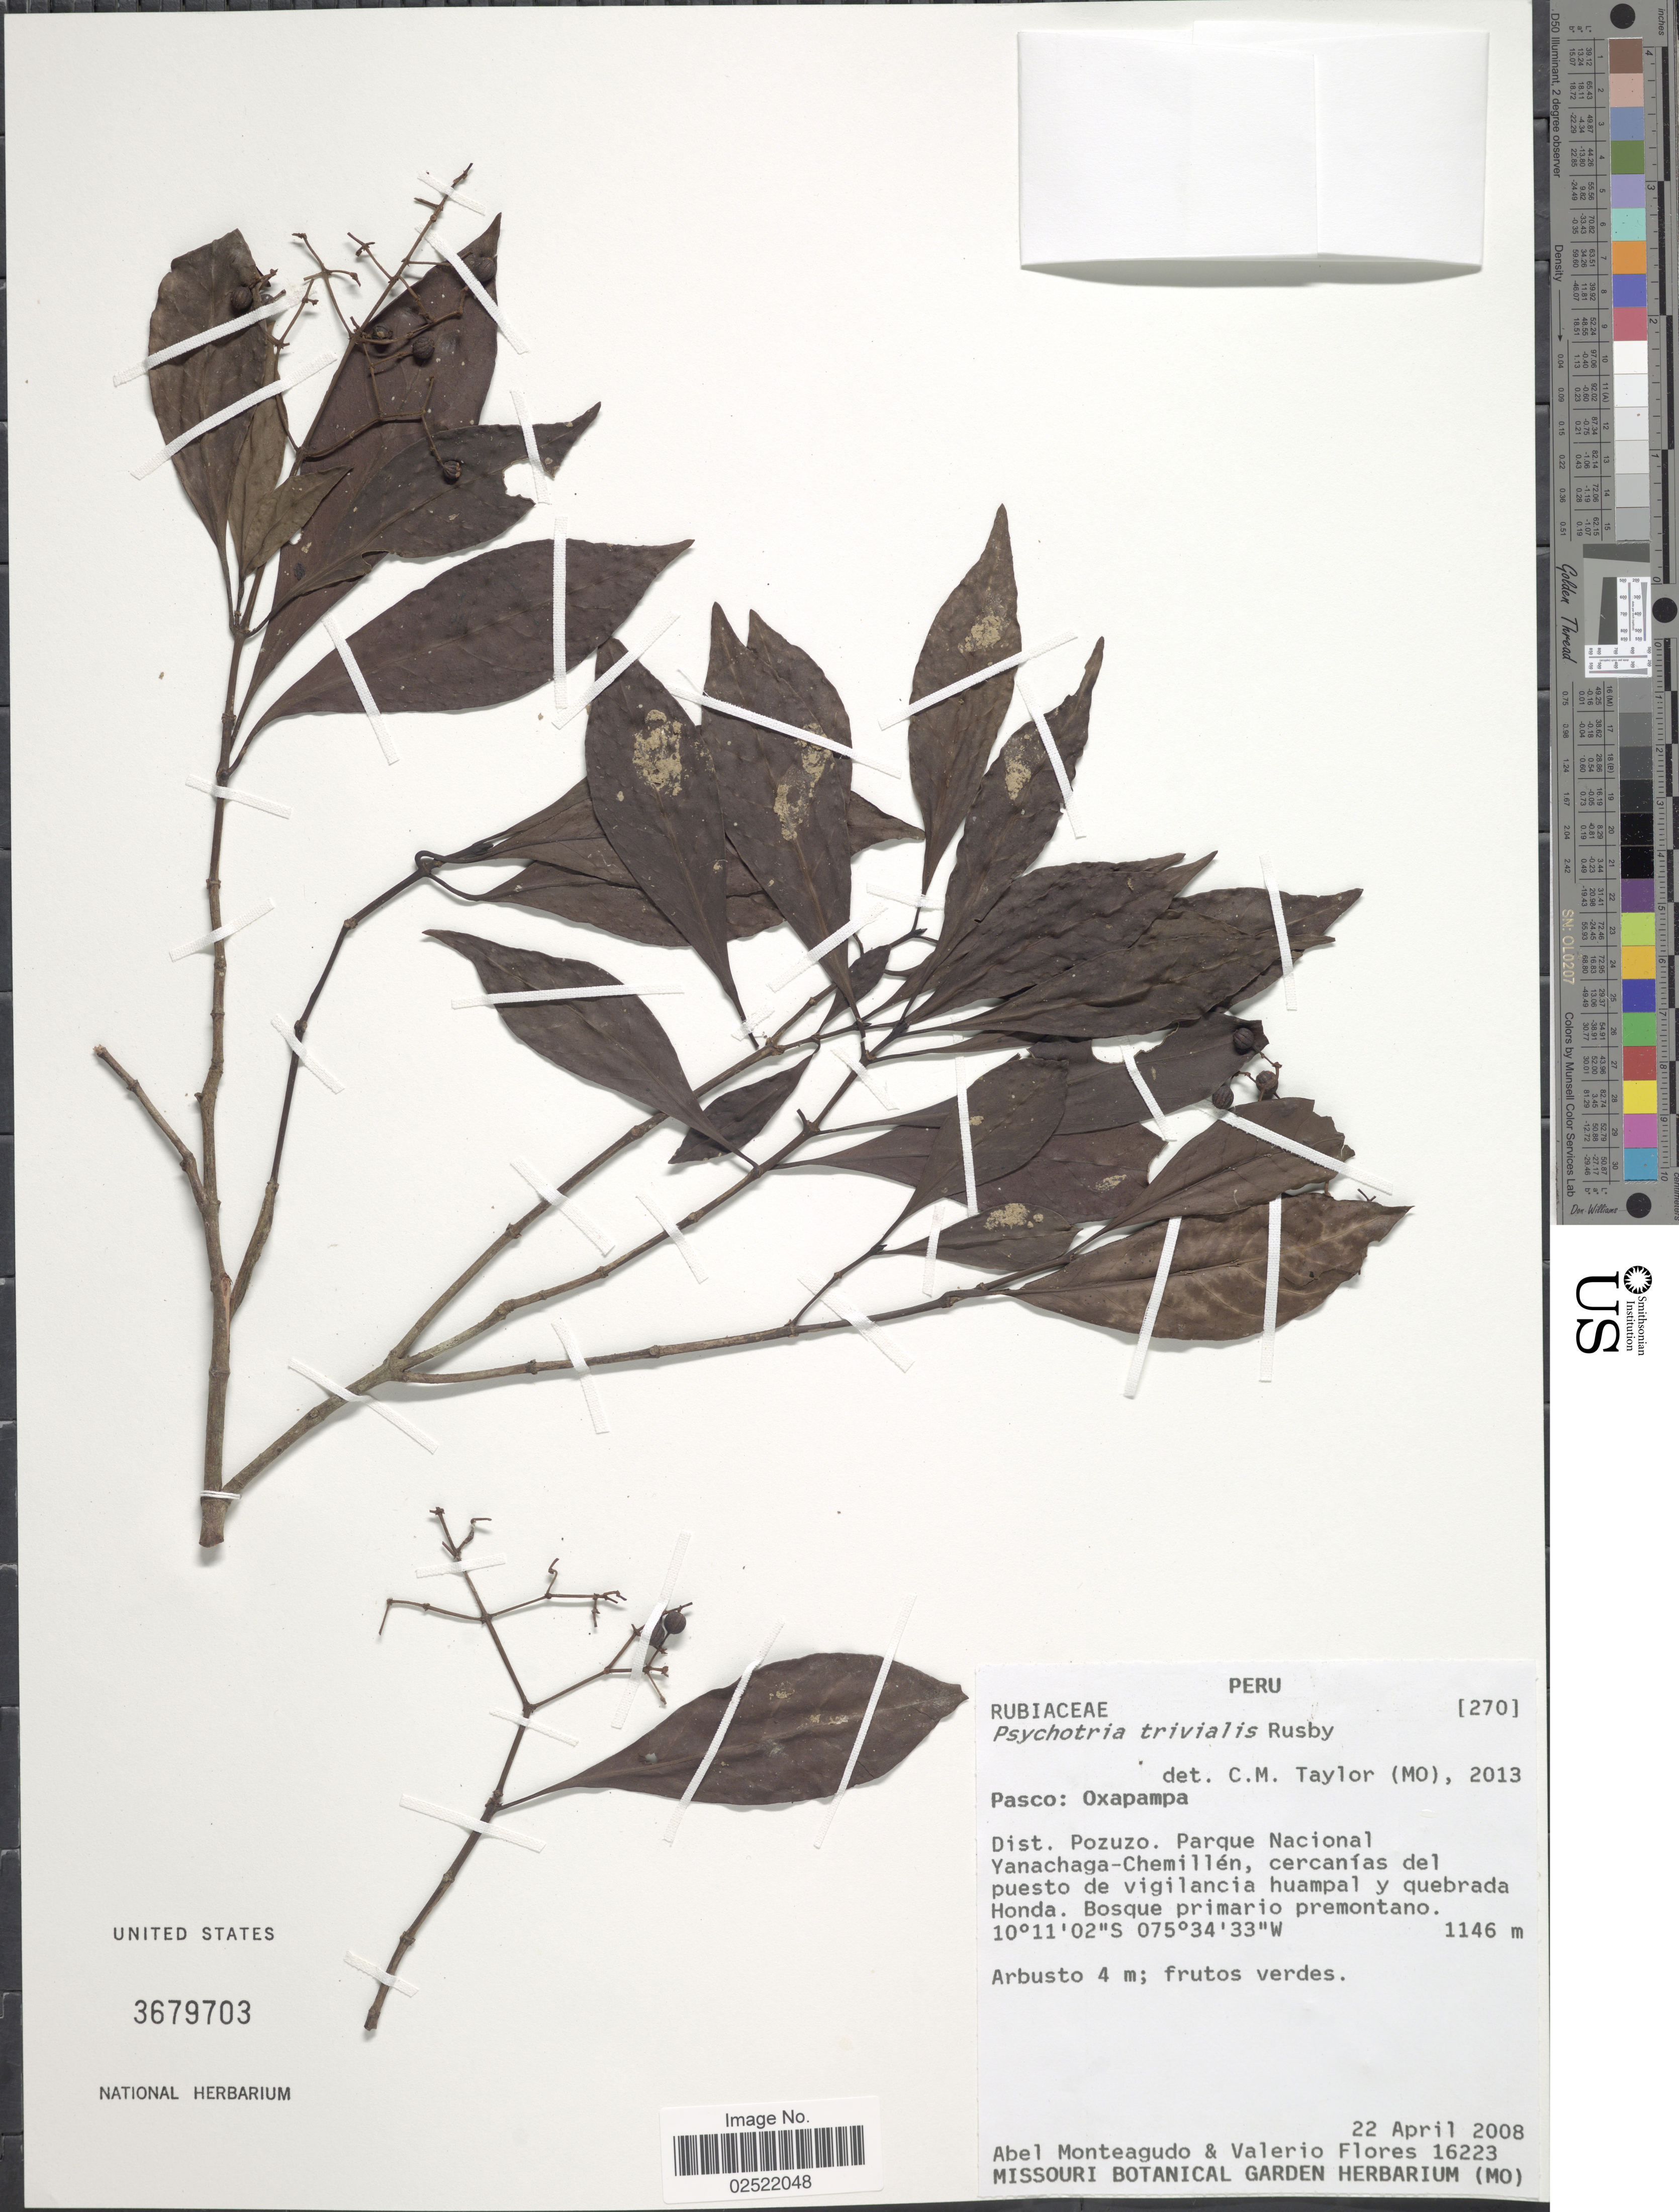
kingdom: Plantae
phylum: Tracheophyta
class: Magnoliopsida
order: Gentianales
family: Rubiaceae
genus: Psychotria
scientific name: Psychotria trivialis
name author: Rusby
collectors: A. Monteagudo & V. Flores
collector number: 16223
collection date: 2008-04-22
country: Peru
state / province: Pasco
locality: Pasco: Oxapampa. Dist. Pozuzo. Parque Nacional Yanachaga-Chemillen, cercanias del puesto de vigilancia huampal y quebrada Honda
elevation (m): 1146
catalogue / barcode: US 3679703